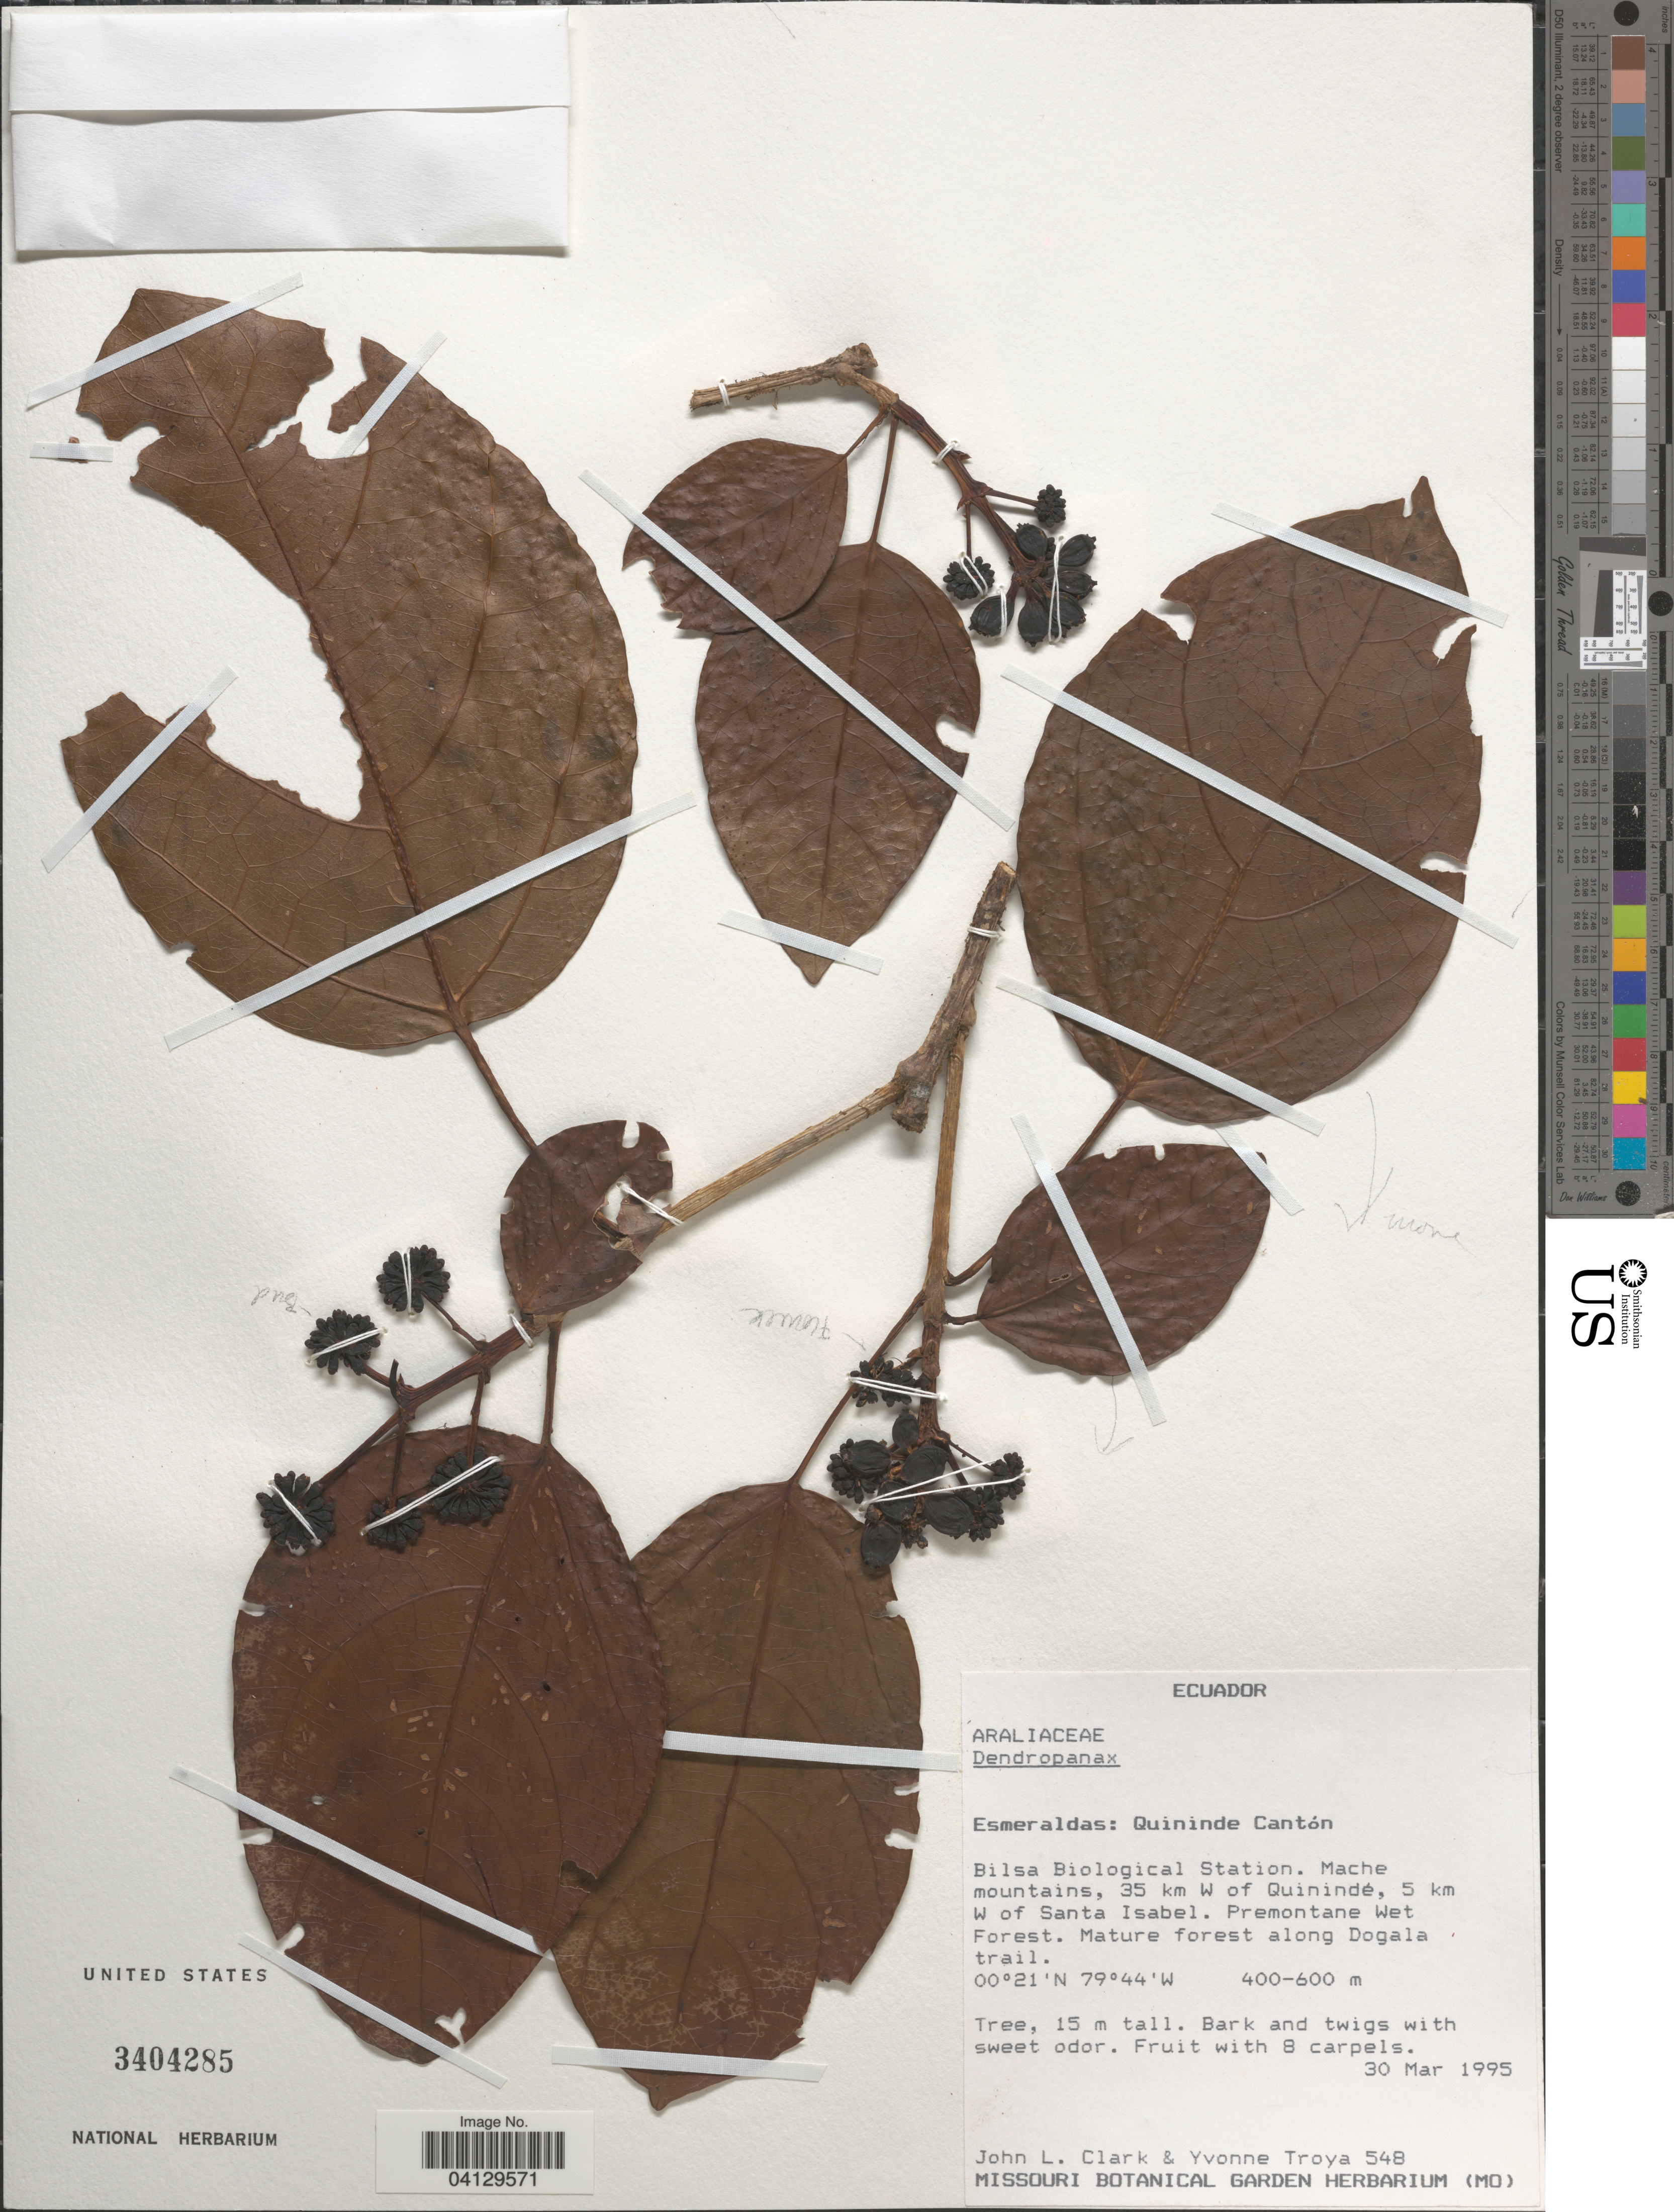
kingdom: Plantae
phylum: Tracheophyta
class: Magnoliopsida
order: Apiales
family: Araliaceae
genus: Dendropanax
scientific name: Dendropanax sp.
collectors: J. L. Clark & Y. Troya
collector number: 548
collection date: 1995-03-30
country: Ecuador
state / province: Esmeraldas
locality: Quininde Cantón. Bilsa Biological Station. Mache mountains, 35 km W of Quinindé, 5 km W of Santa Isabel. Mature forest along Dogala trail.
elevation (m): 400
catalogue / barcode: US 3404285